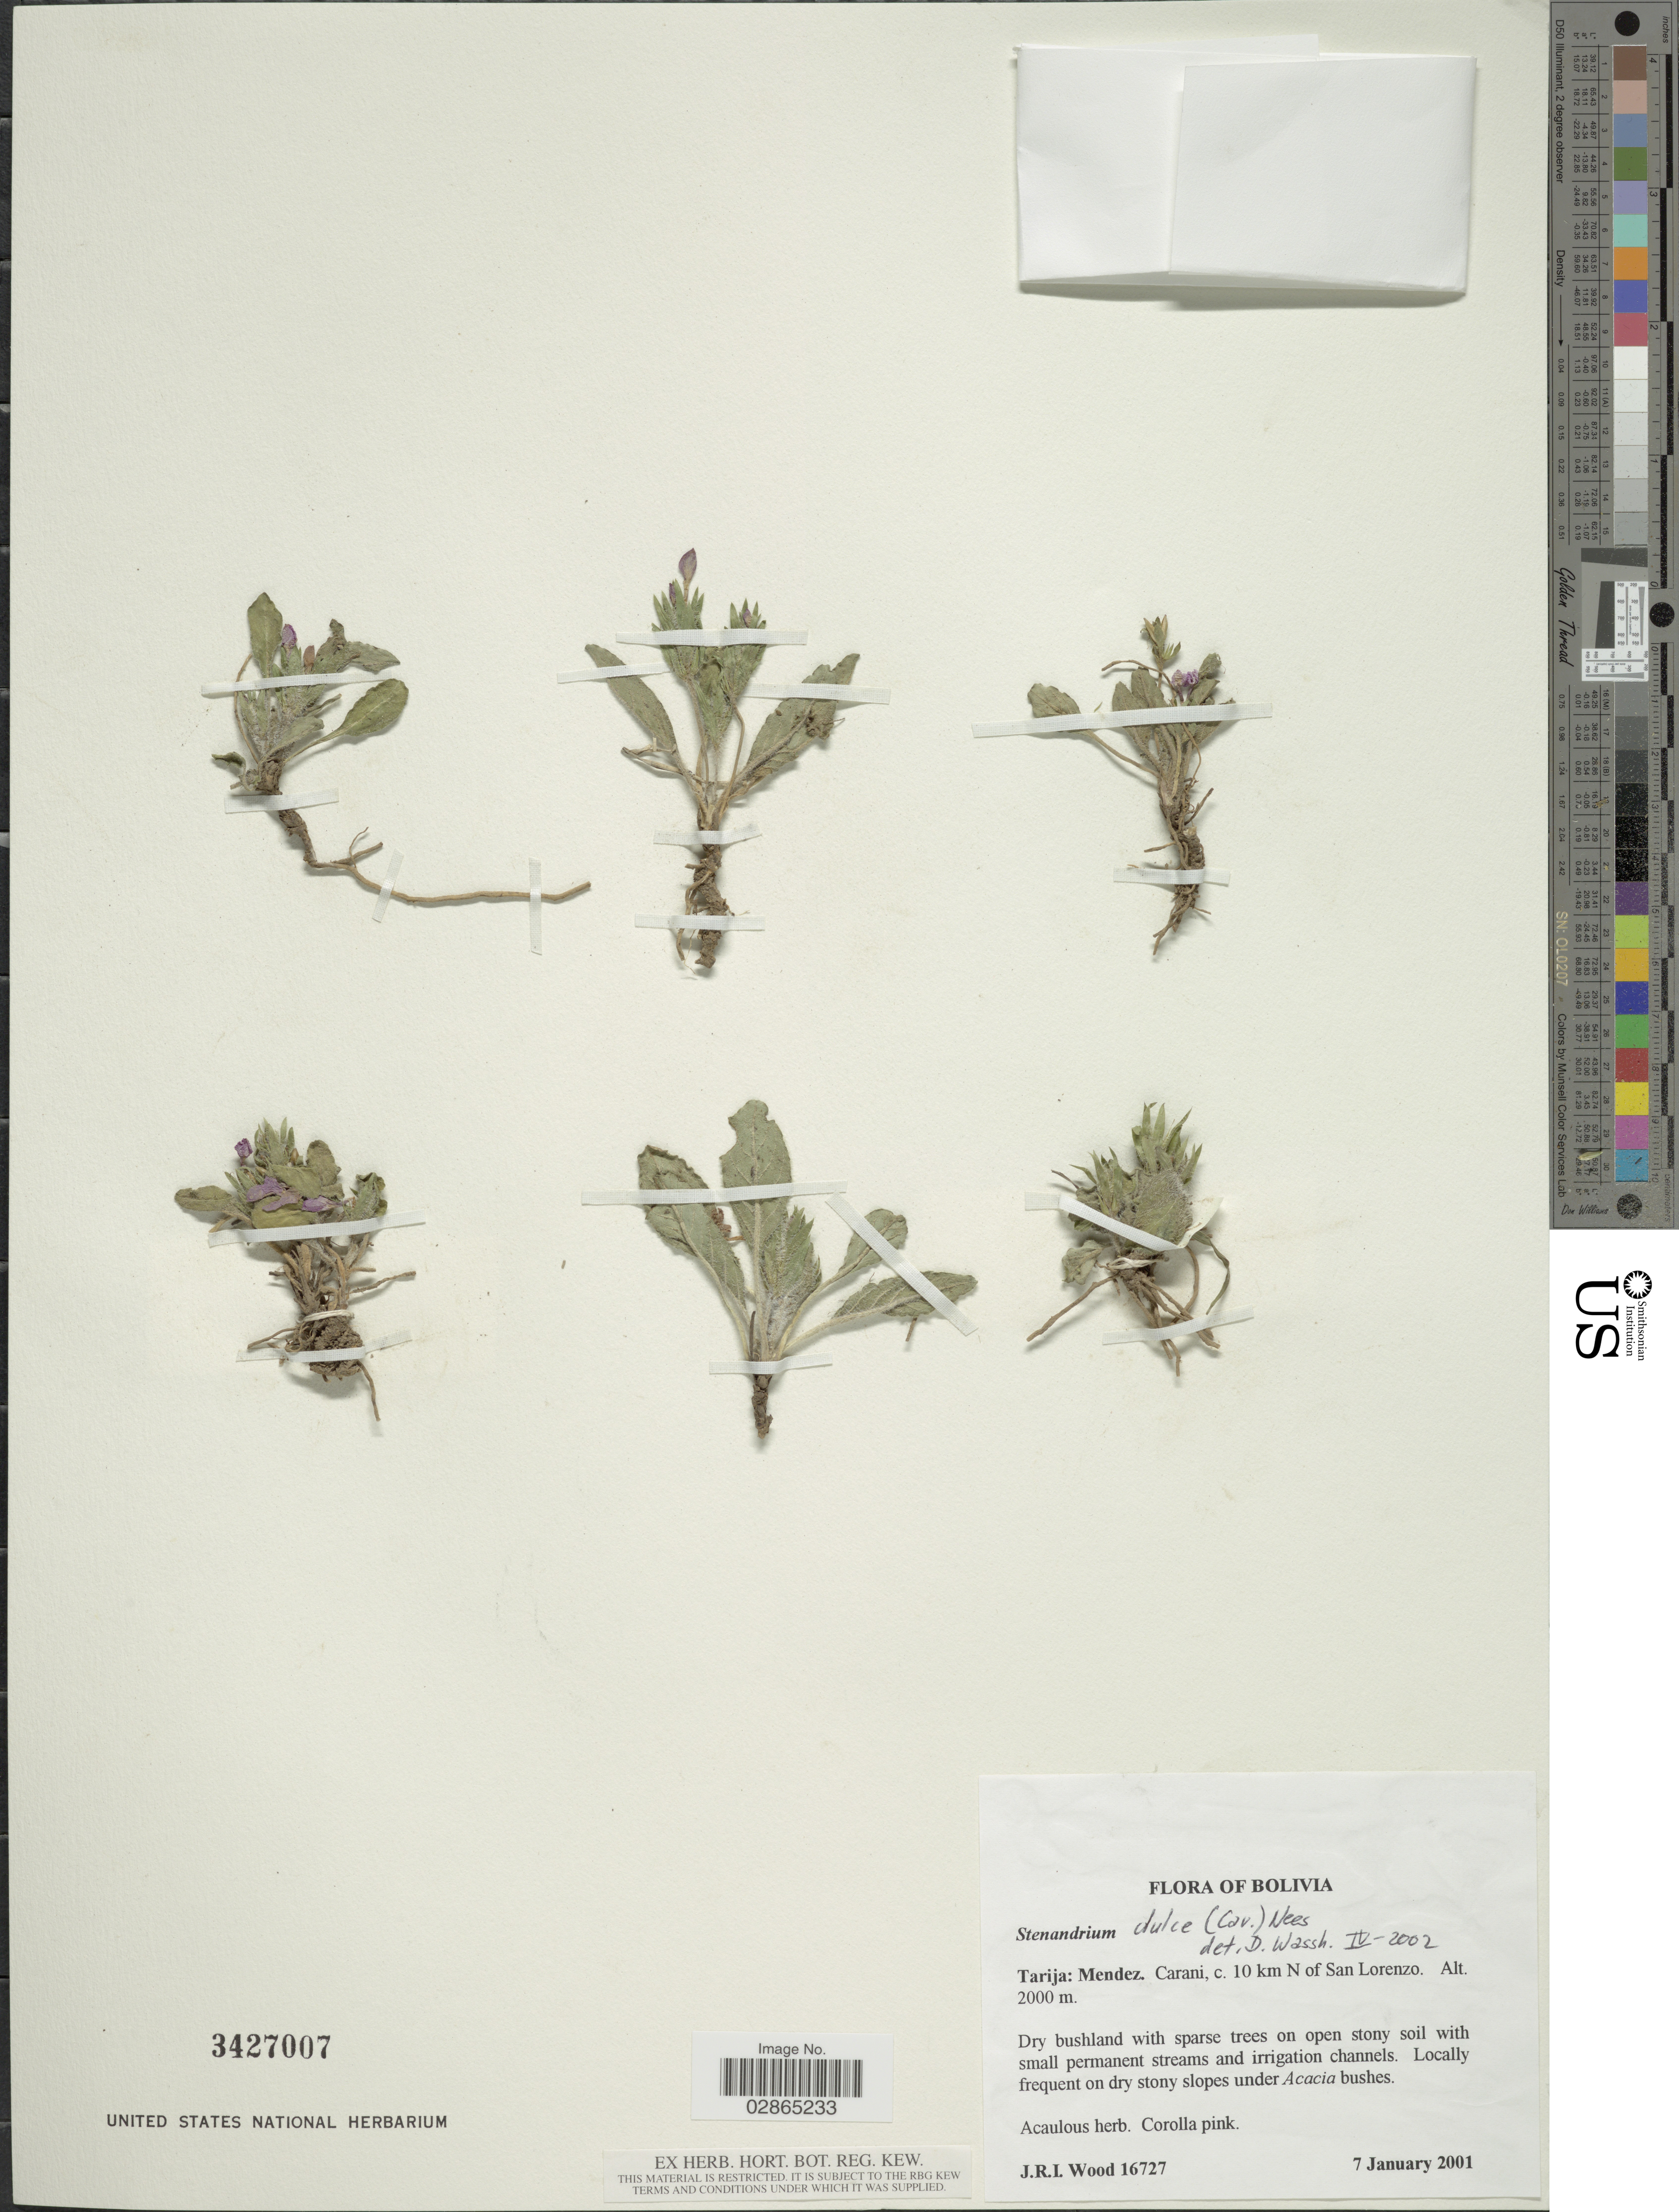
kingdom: Plantae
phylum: Tracheophyta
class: Magnoliopsida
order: Lamiales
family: Acanthaceae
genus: Stenandrium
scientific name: Stenandrium dulce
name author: (Cav.) Nees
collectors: J. R. I. Wood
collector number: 16727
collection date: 2001-01-07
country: Bolivia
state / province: Tarija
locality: Mendez. Carani, c. 10 km N of San Lorenzo.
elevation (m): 2000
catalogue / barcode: US 3427007